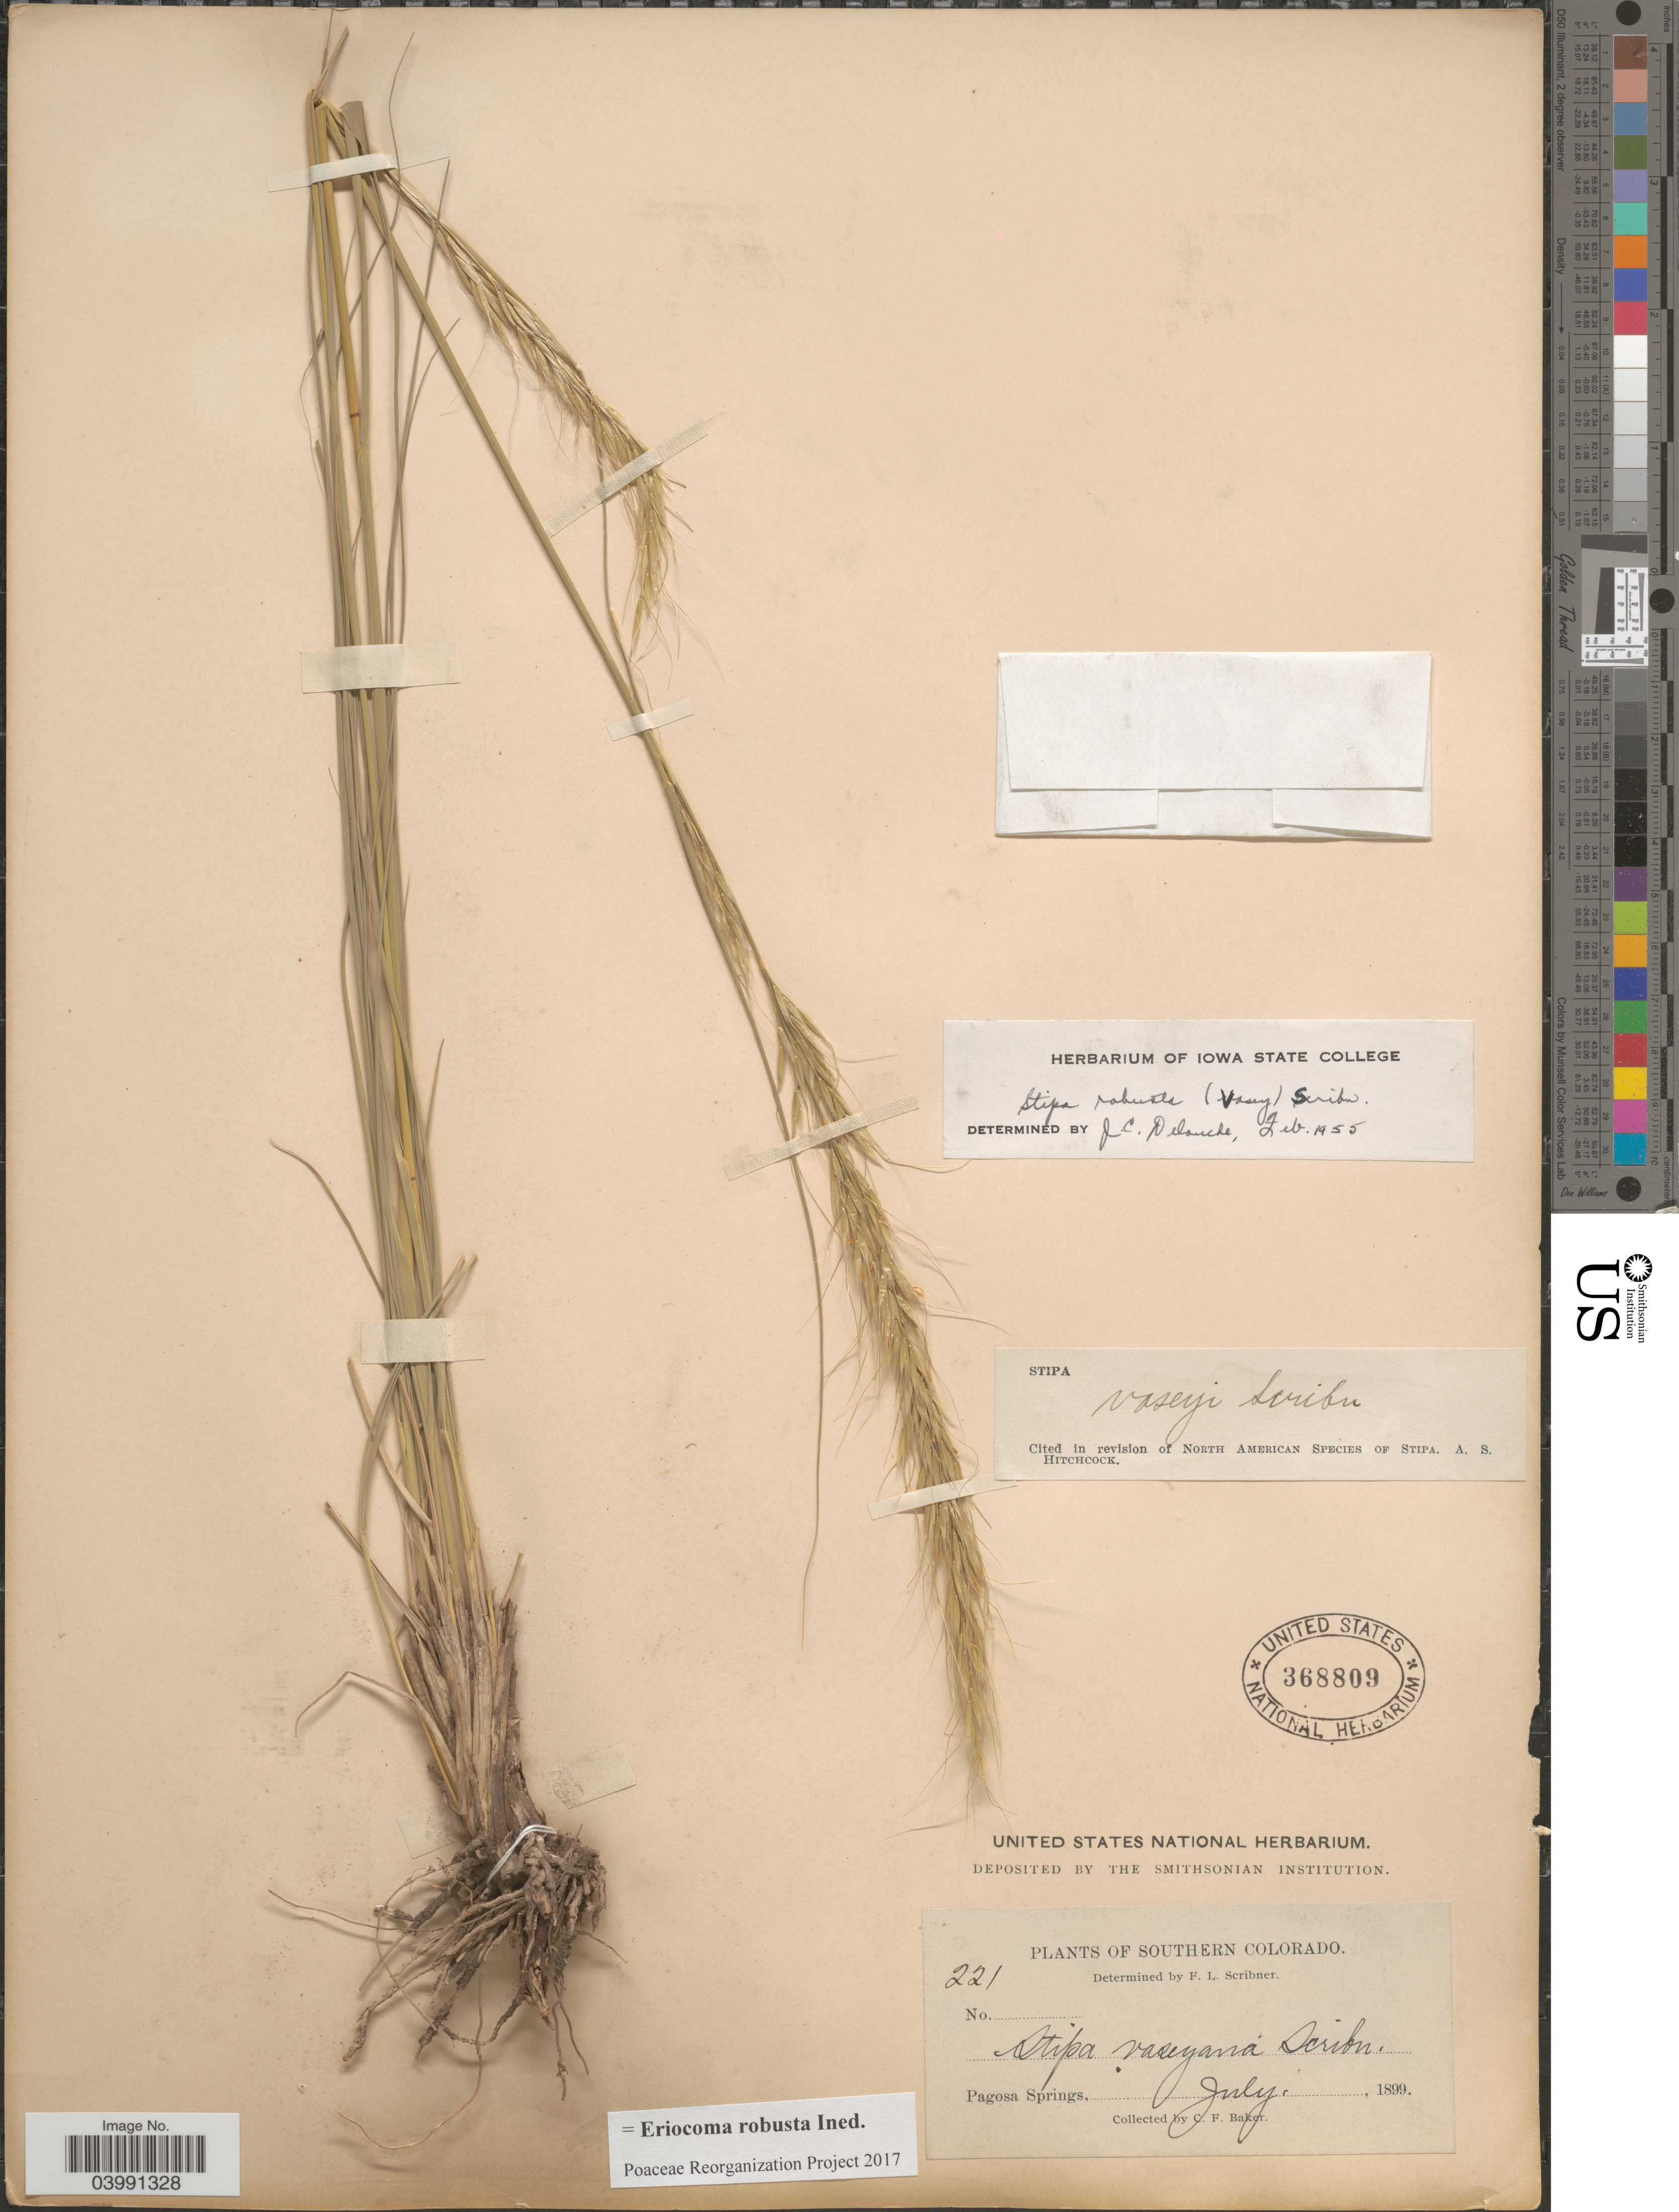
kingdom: Plantae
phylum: Tracheophyta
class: Liliopsida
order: Poales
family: Poaceae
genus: Eriocoma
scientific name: Eriocoma robusta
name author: (Vasey) Romasch.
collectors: C. F. Baker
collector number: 221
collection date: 1899-07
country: United States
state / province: Colorado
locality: Southern Colorado. Pagosa Springs.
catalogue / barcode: US 368809